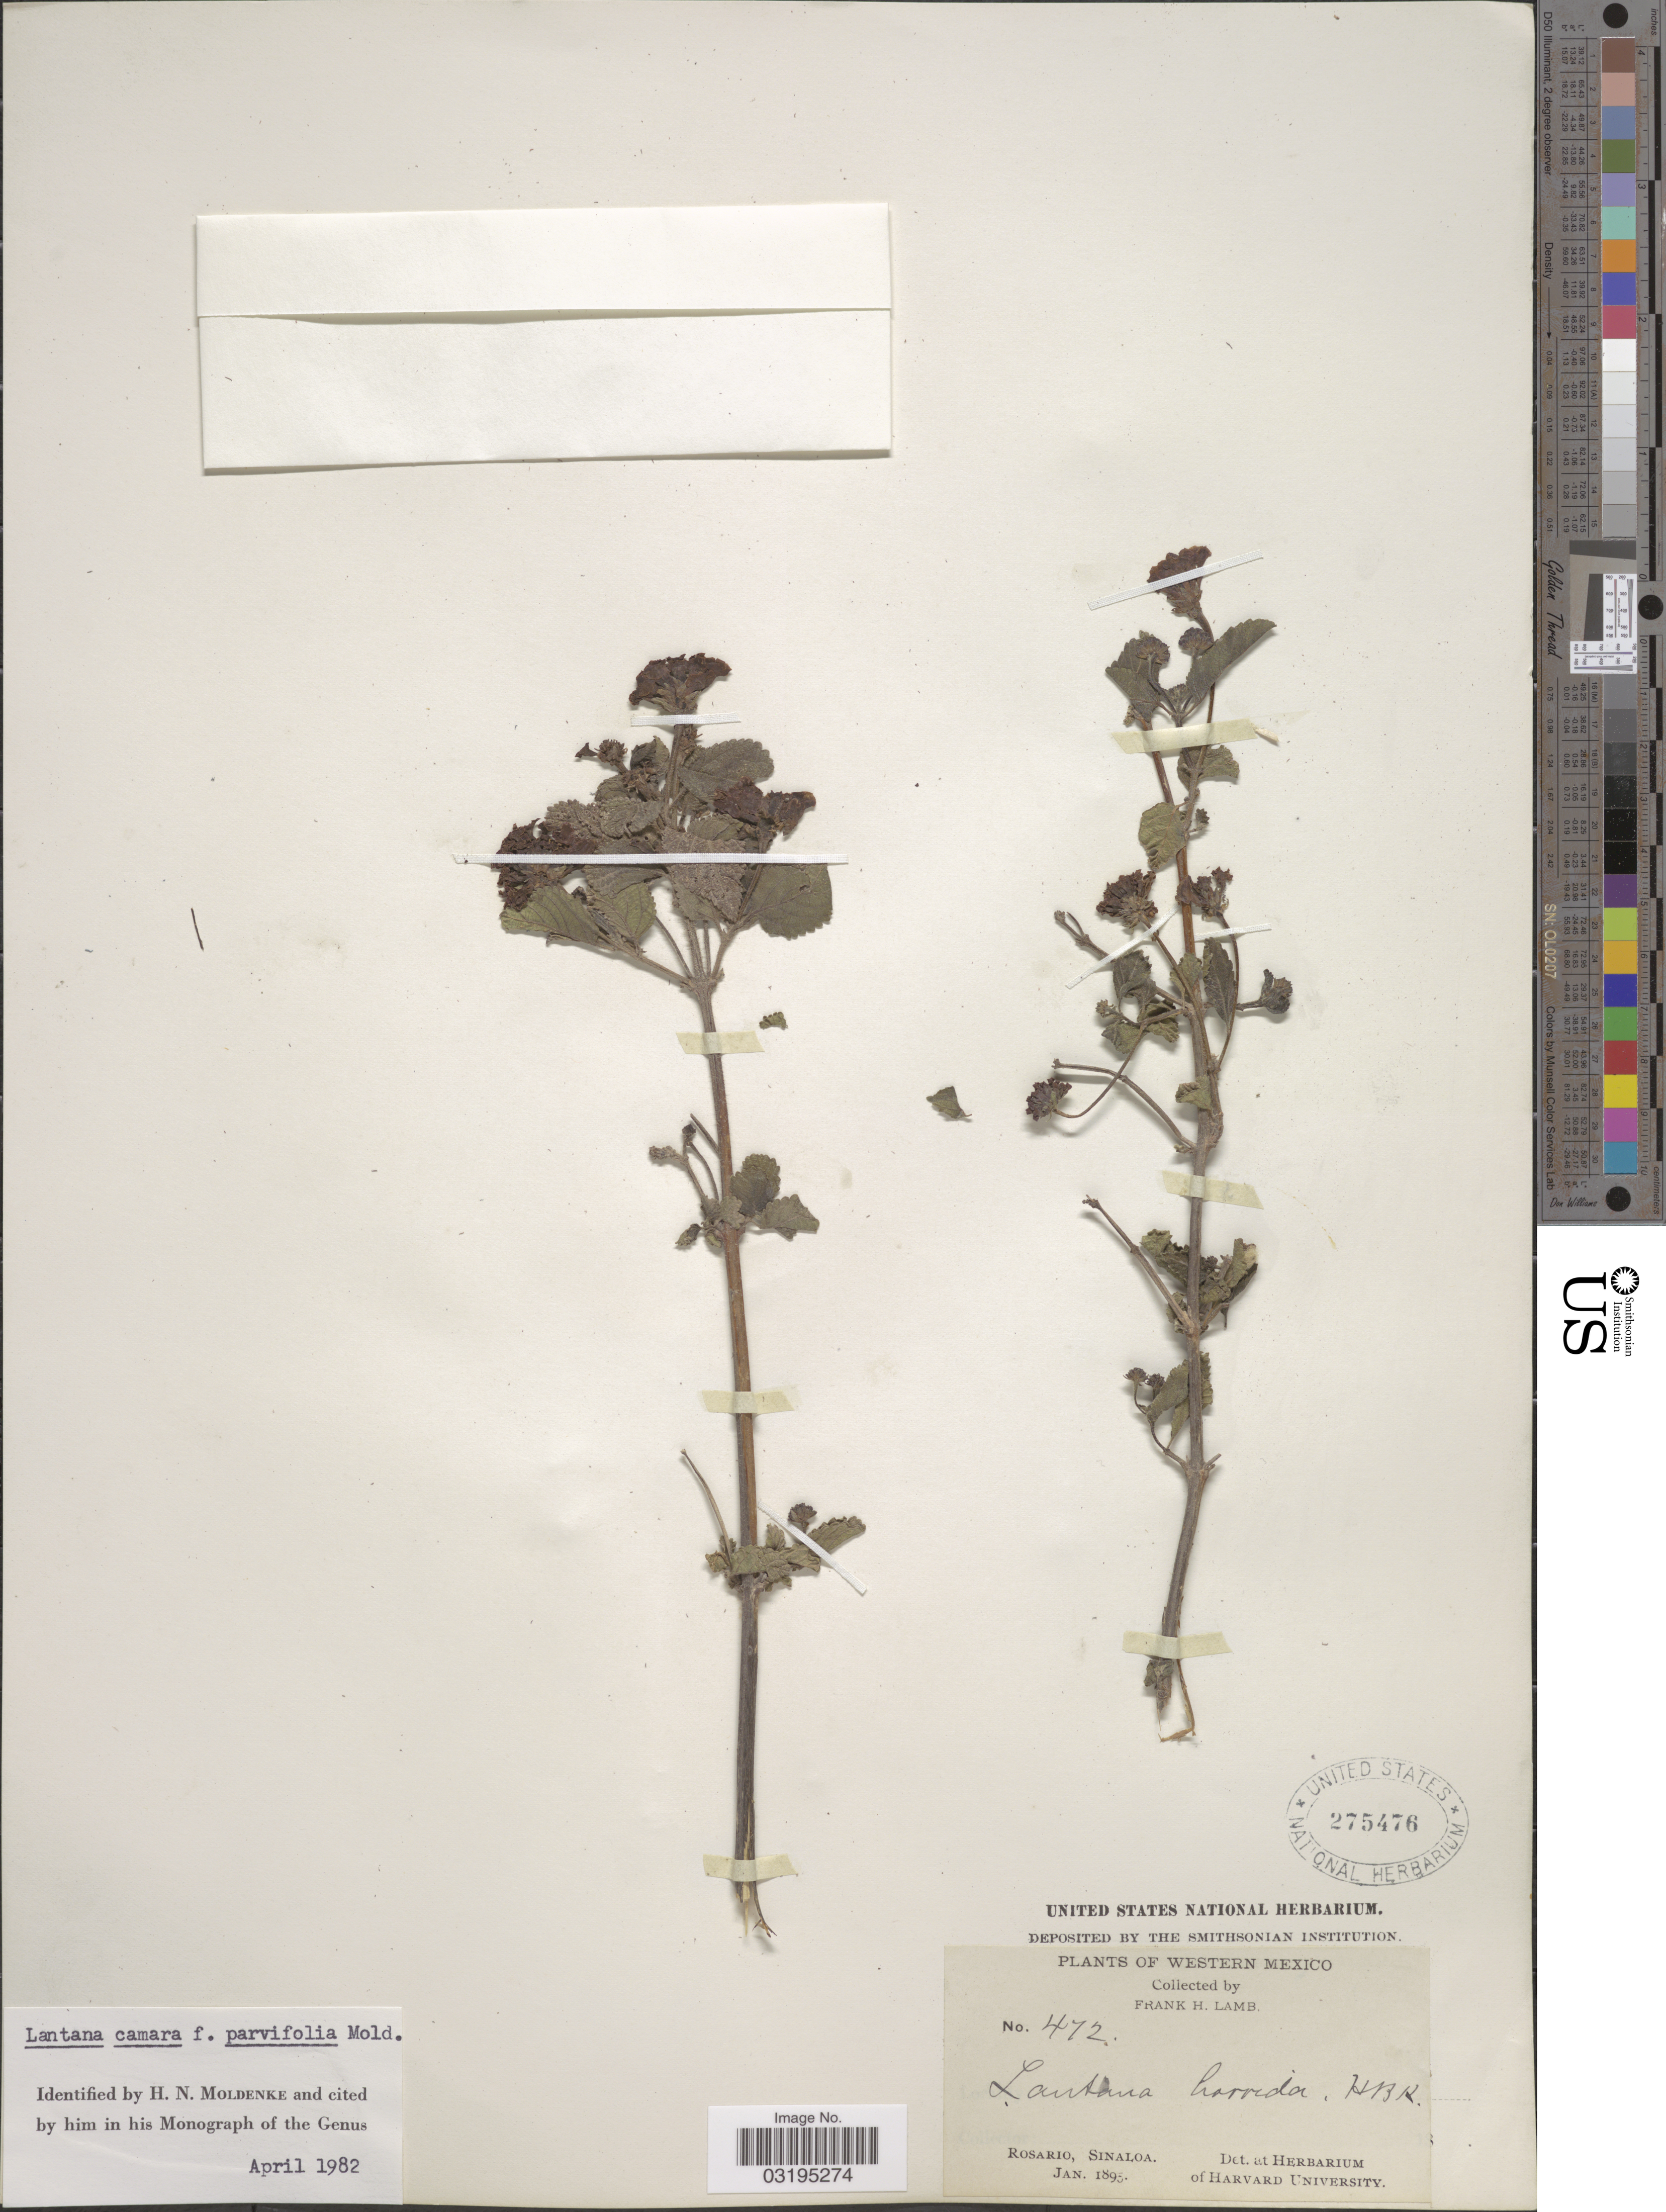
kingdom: Plantae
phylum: Tracheophyta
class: Magnoliopsida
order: Lamiales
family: Verbenaceae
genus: Lantana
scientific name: Lantana camara f. parvifolia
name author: Moldenke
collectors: F. H. Lamb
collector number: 472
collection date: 1895-01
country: Mexico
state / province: Sinaloa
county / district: Rosario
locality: El Rosario.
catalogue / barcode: US 275476